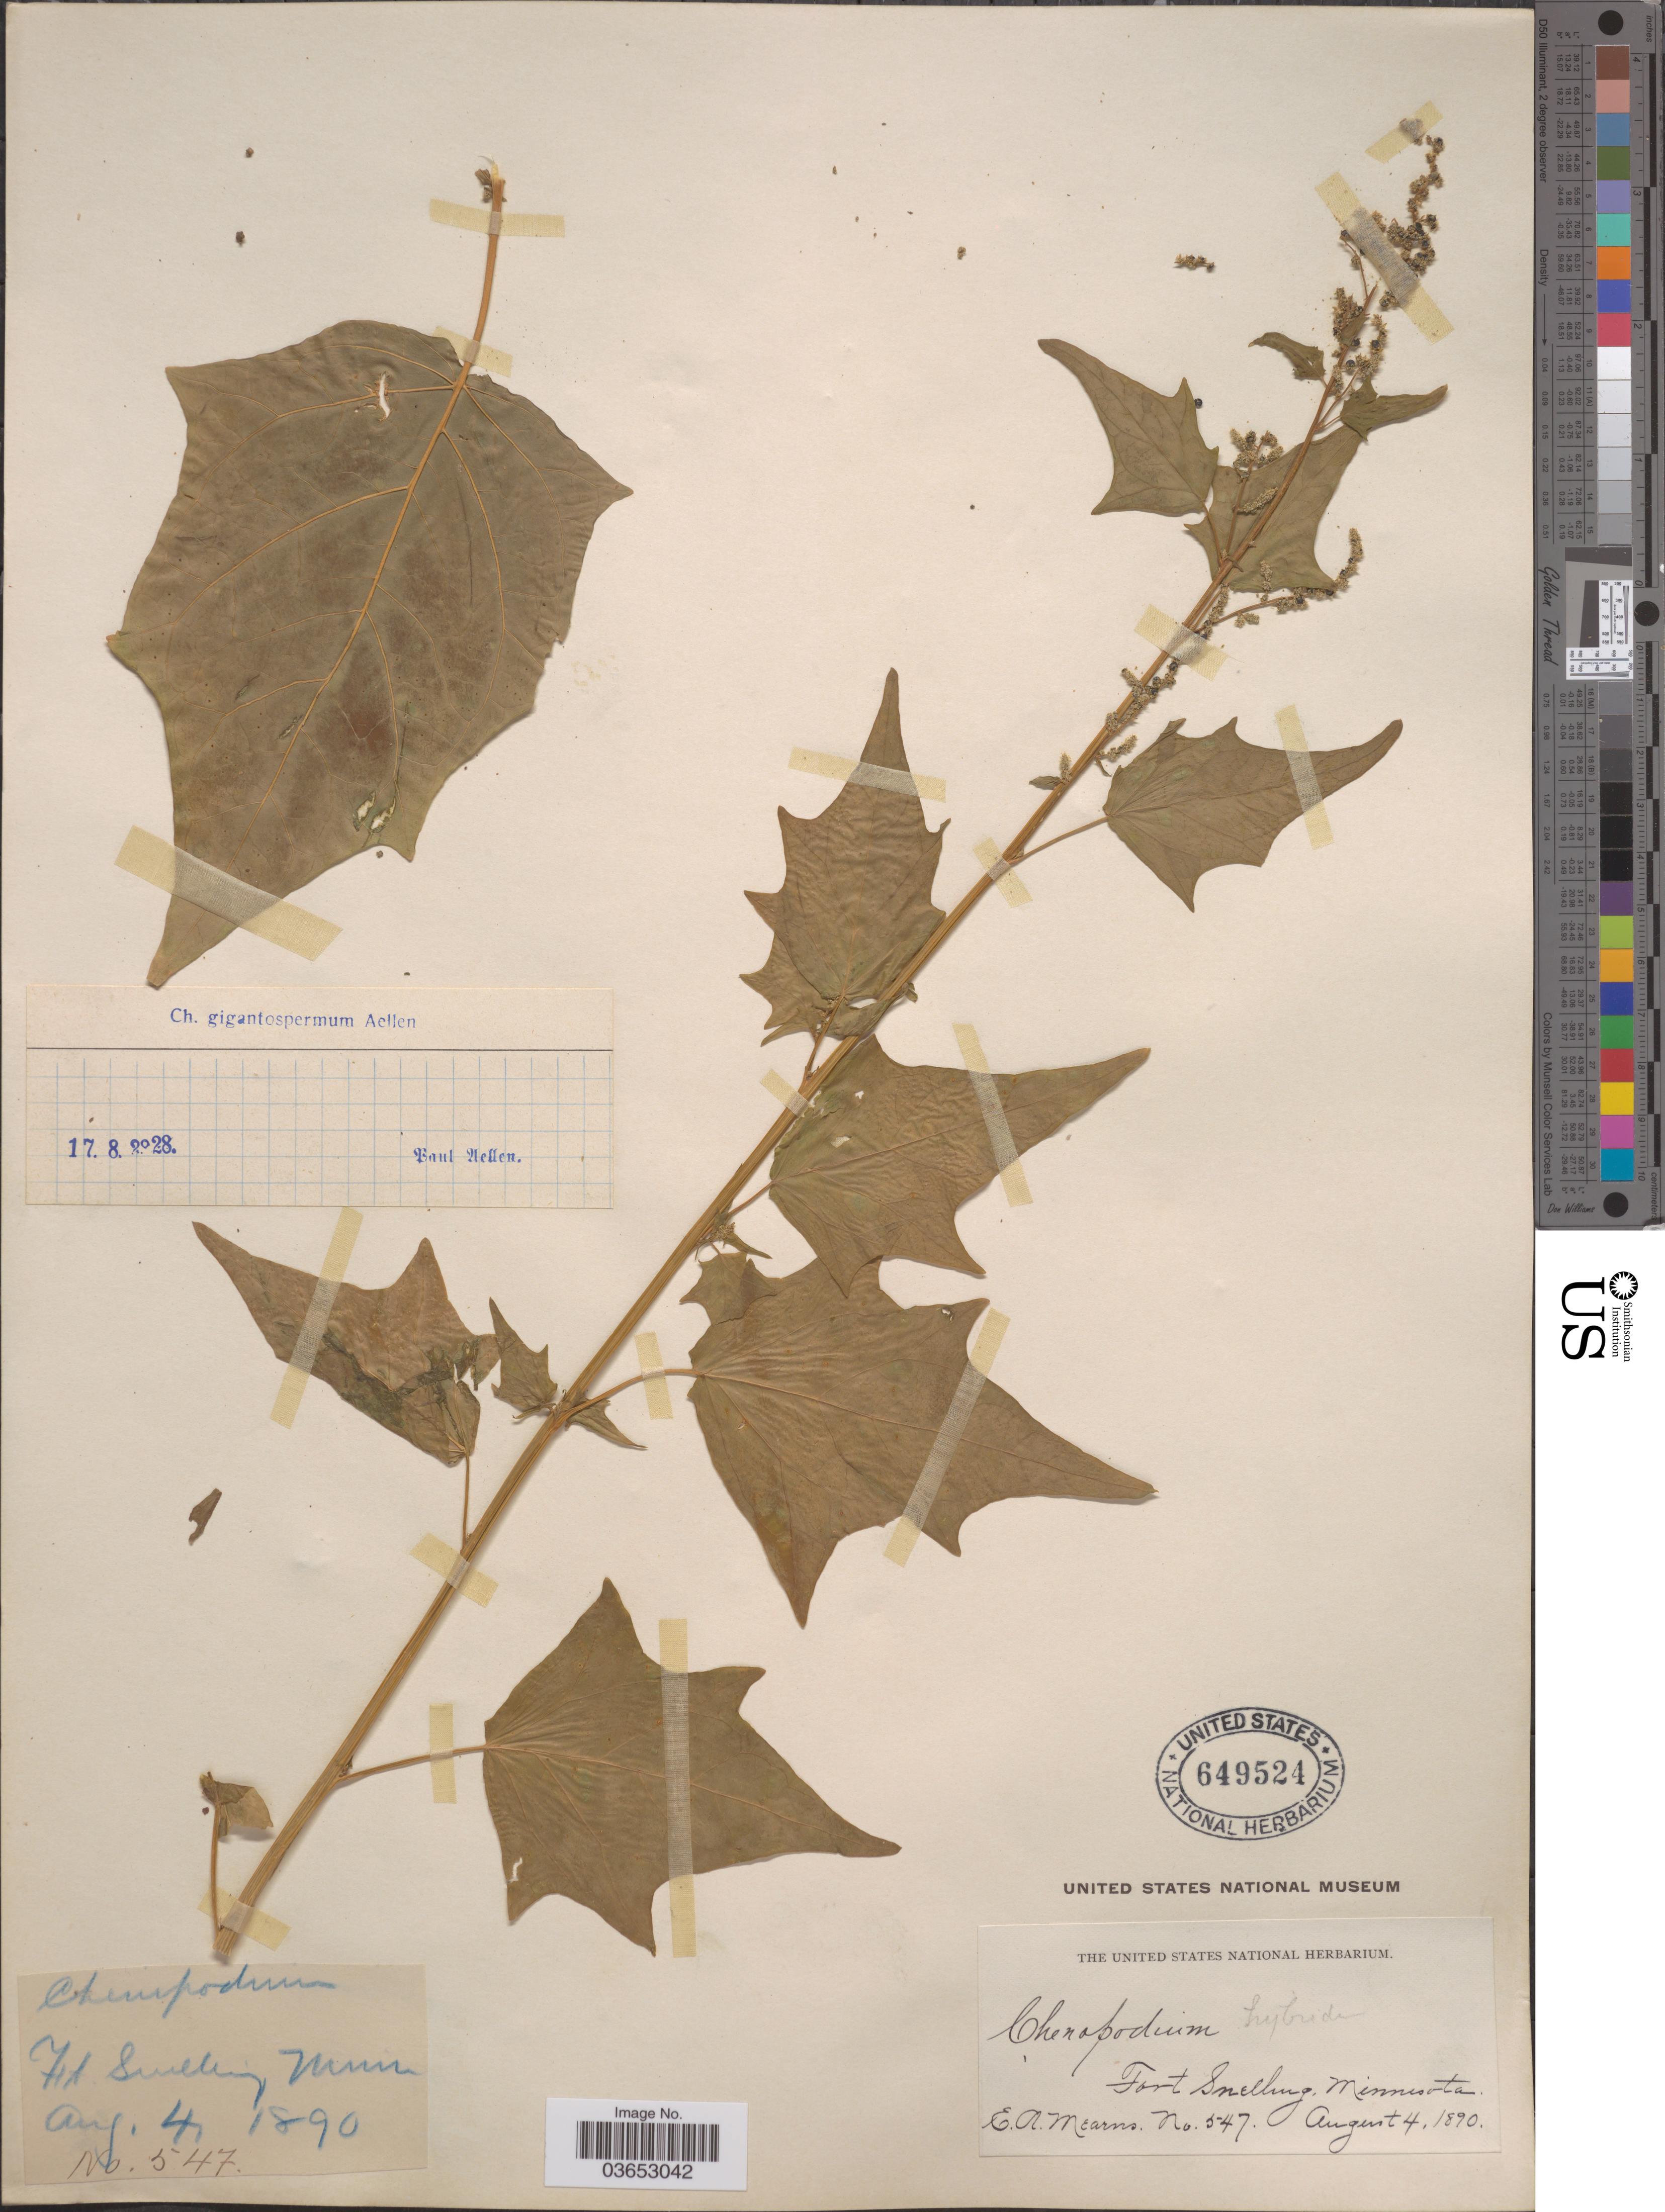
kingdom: Plantae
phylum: Tracheophyta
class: Magnoliopsida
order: Caryophyllales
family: Amaranthaceae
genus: Chenopodium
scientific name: Chenopodium gigantospermum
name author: Aellen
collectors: E. A. Mearns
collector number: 547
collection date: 1890-08-04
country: United States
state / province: Minnesota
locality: Fort Snelling.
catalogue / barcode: US 649524